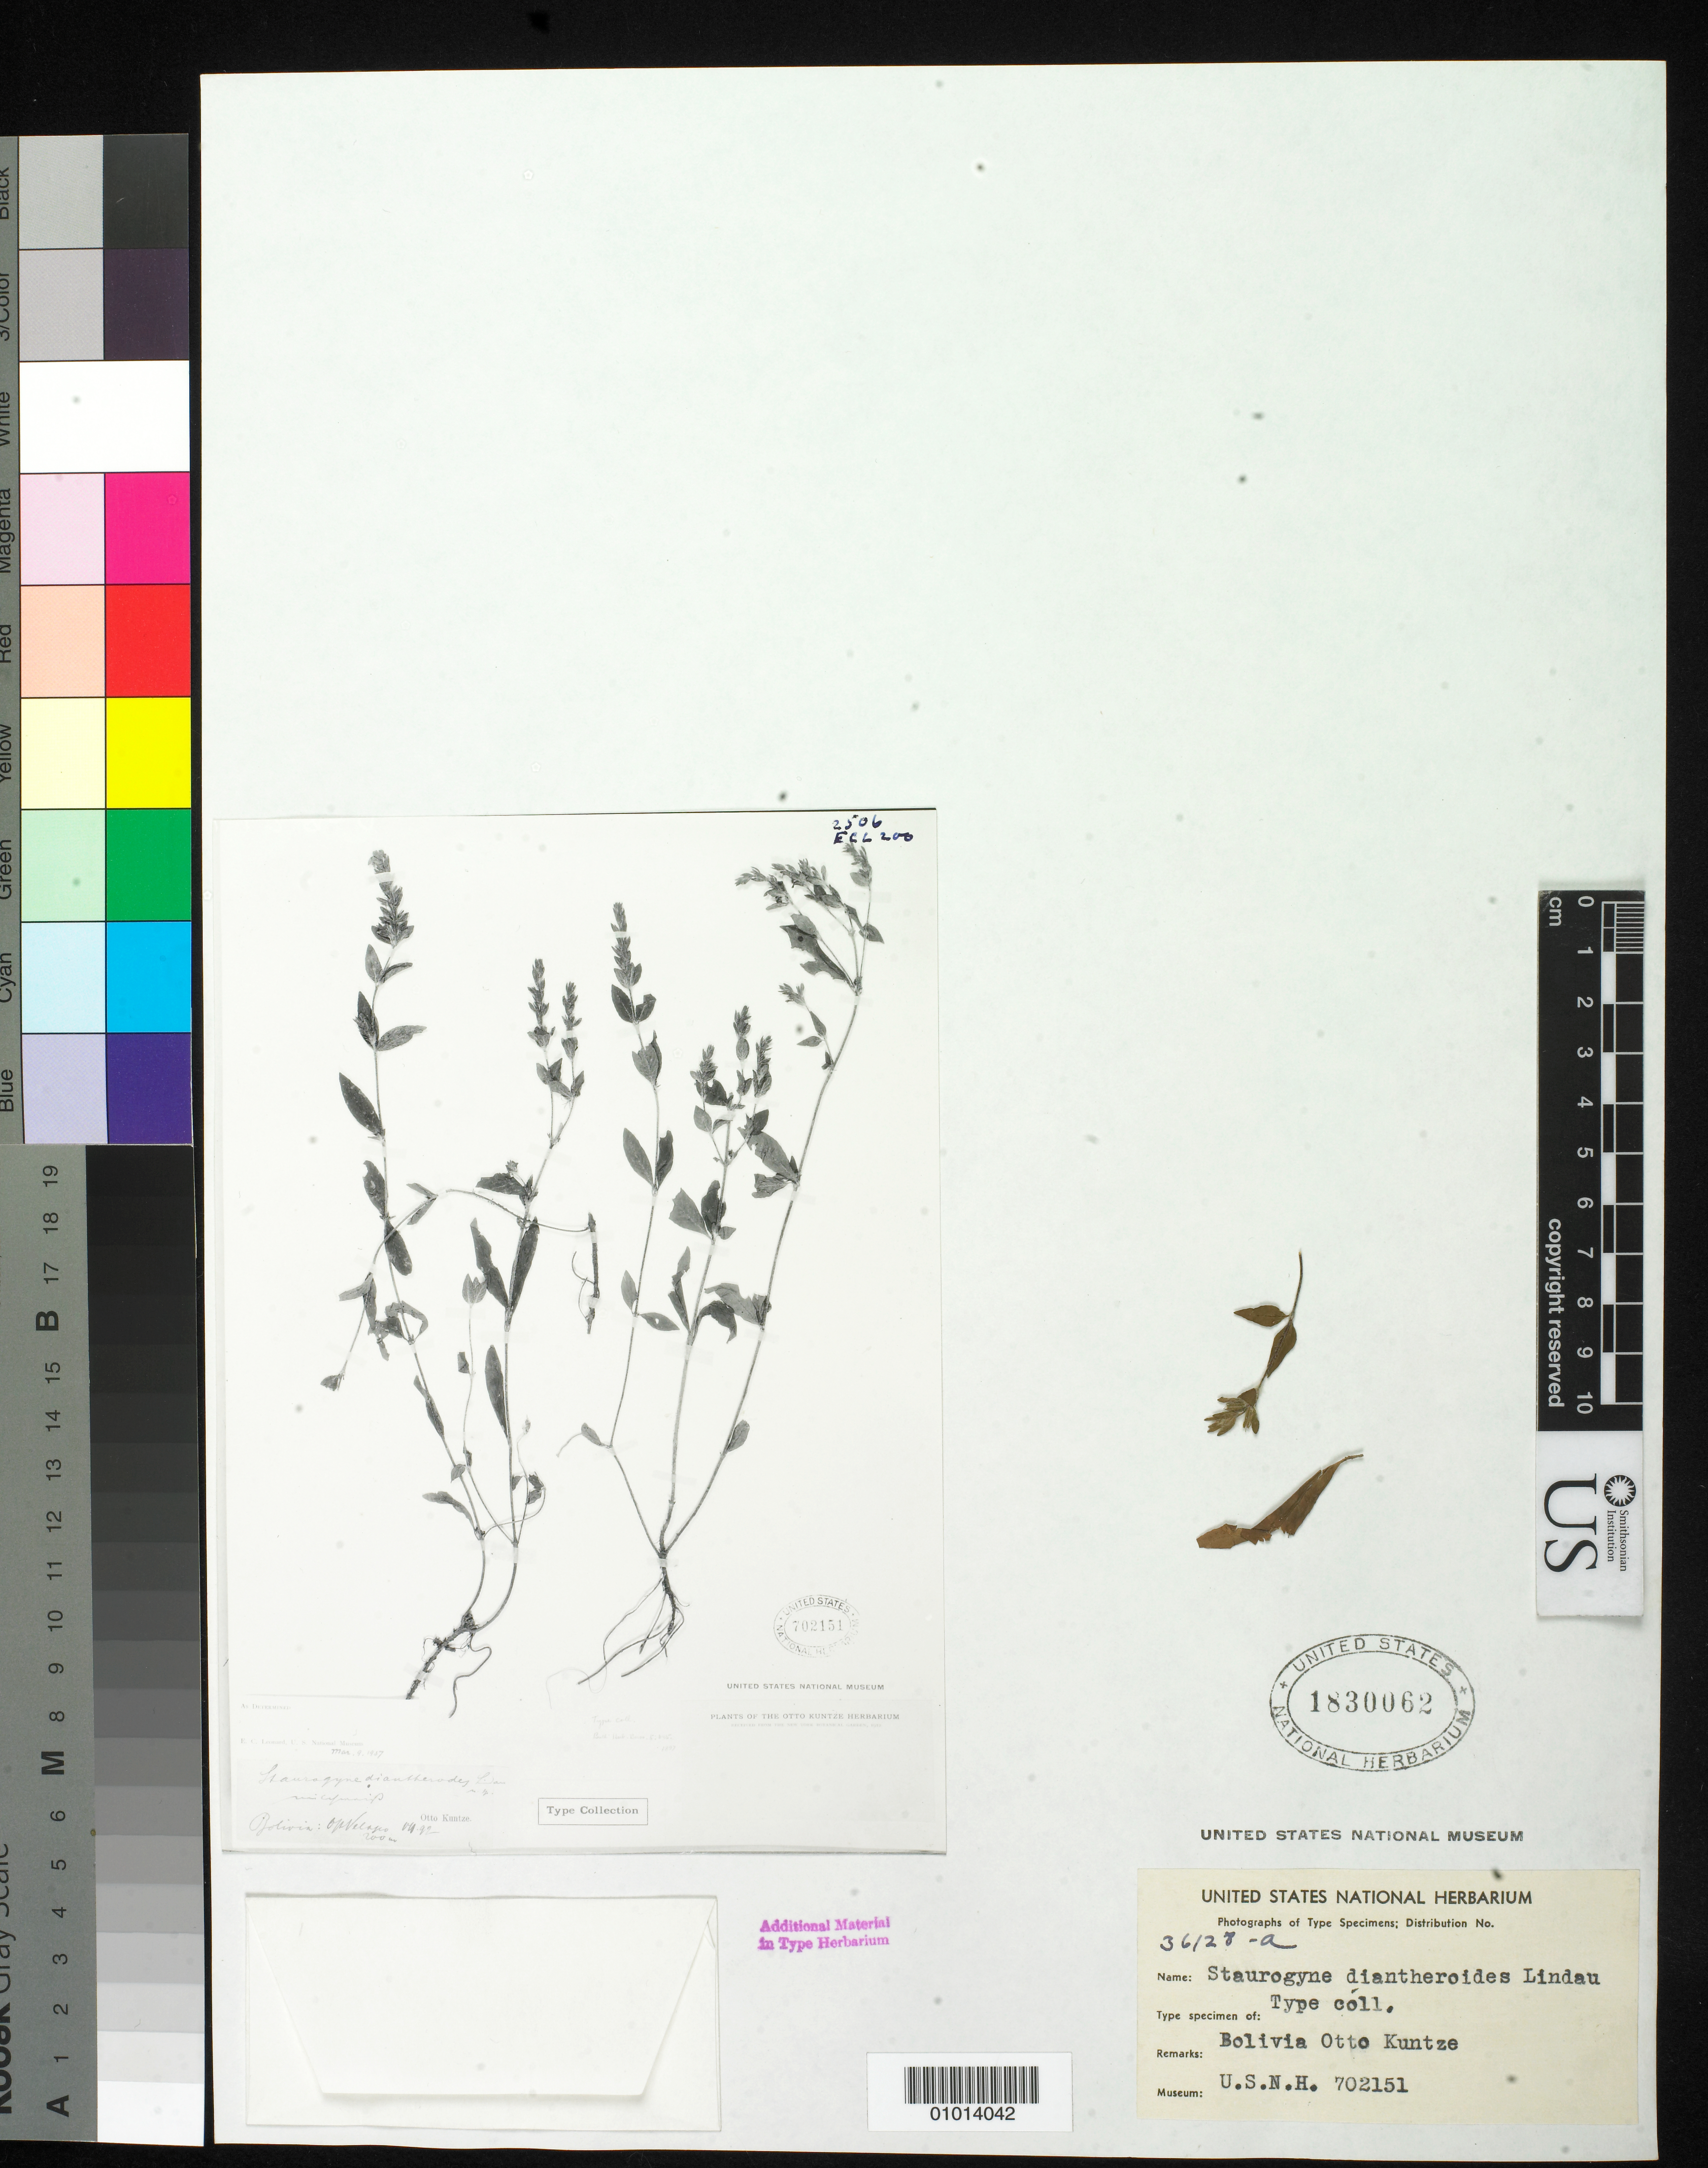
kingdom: Plantae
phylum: Tracheophyta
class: Magnoliopsida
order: Lamiales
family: Acanthaceae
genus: Staurogyne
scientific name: Staurogyne diantheroides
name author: Lindau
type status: Isotype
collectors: C.E.O. Kuntze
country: Bolivia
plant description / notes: Fragment from U.S.N.H. 702151.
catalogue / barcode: US 1830062